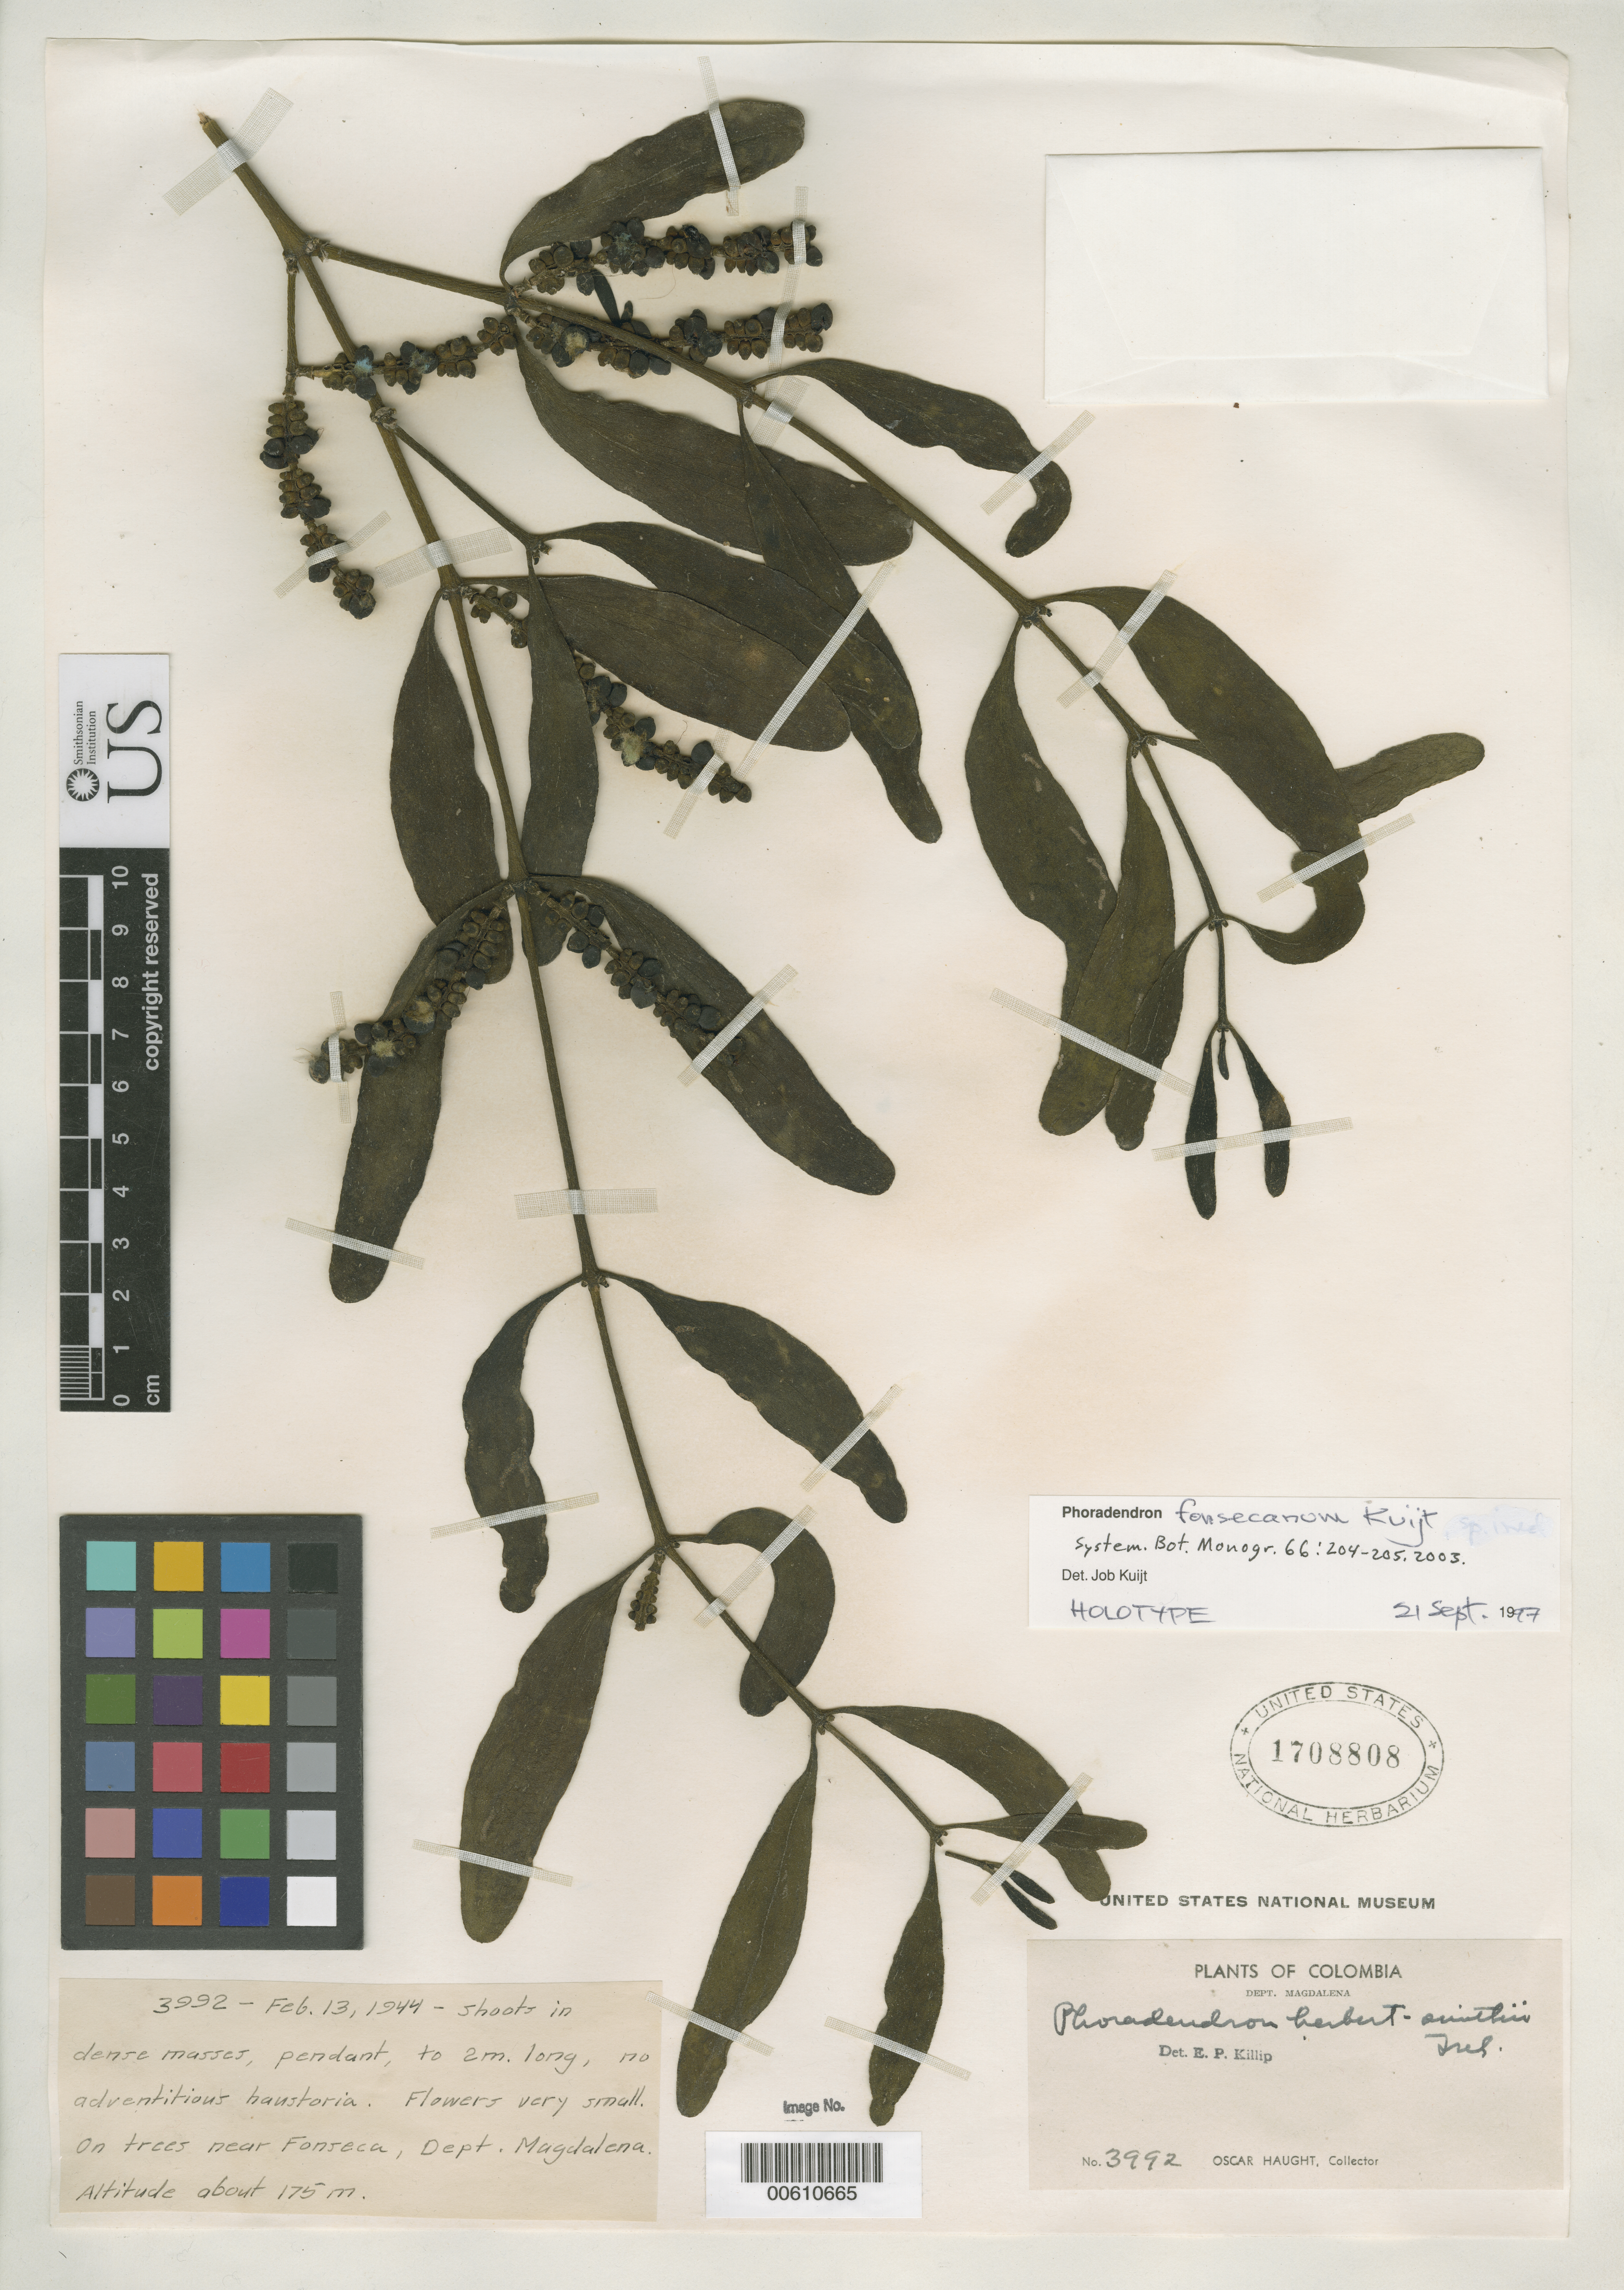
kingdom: Plantae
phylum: Tracheophyta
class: Magnoliopsida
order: Santalales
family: Viscaceae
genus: Phoradendron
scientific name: Phoradendron fonsecanum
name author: Kuijt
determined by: Kuijt, Job, (CANADA)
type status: Holotype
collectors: O. Haught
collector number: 3992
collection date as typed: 13 Feb 1944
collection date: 1944-02-13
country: Colombia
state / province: Magdalena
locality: Near Fonseca.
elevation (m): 175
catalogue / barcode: US 1708808